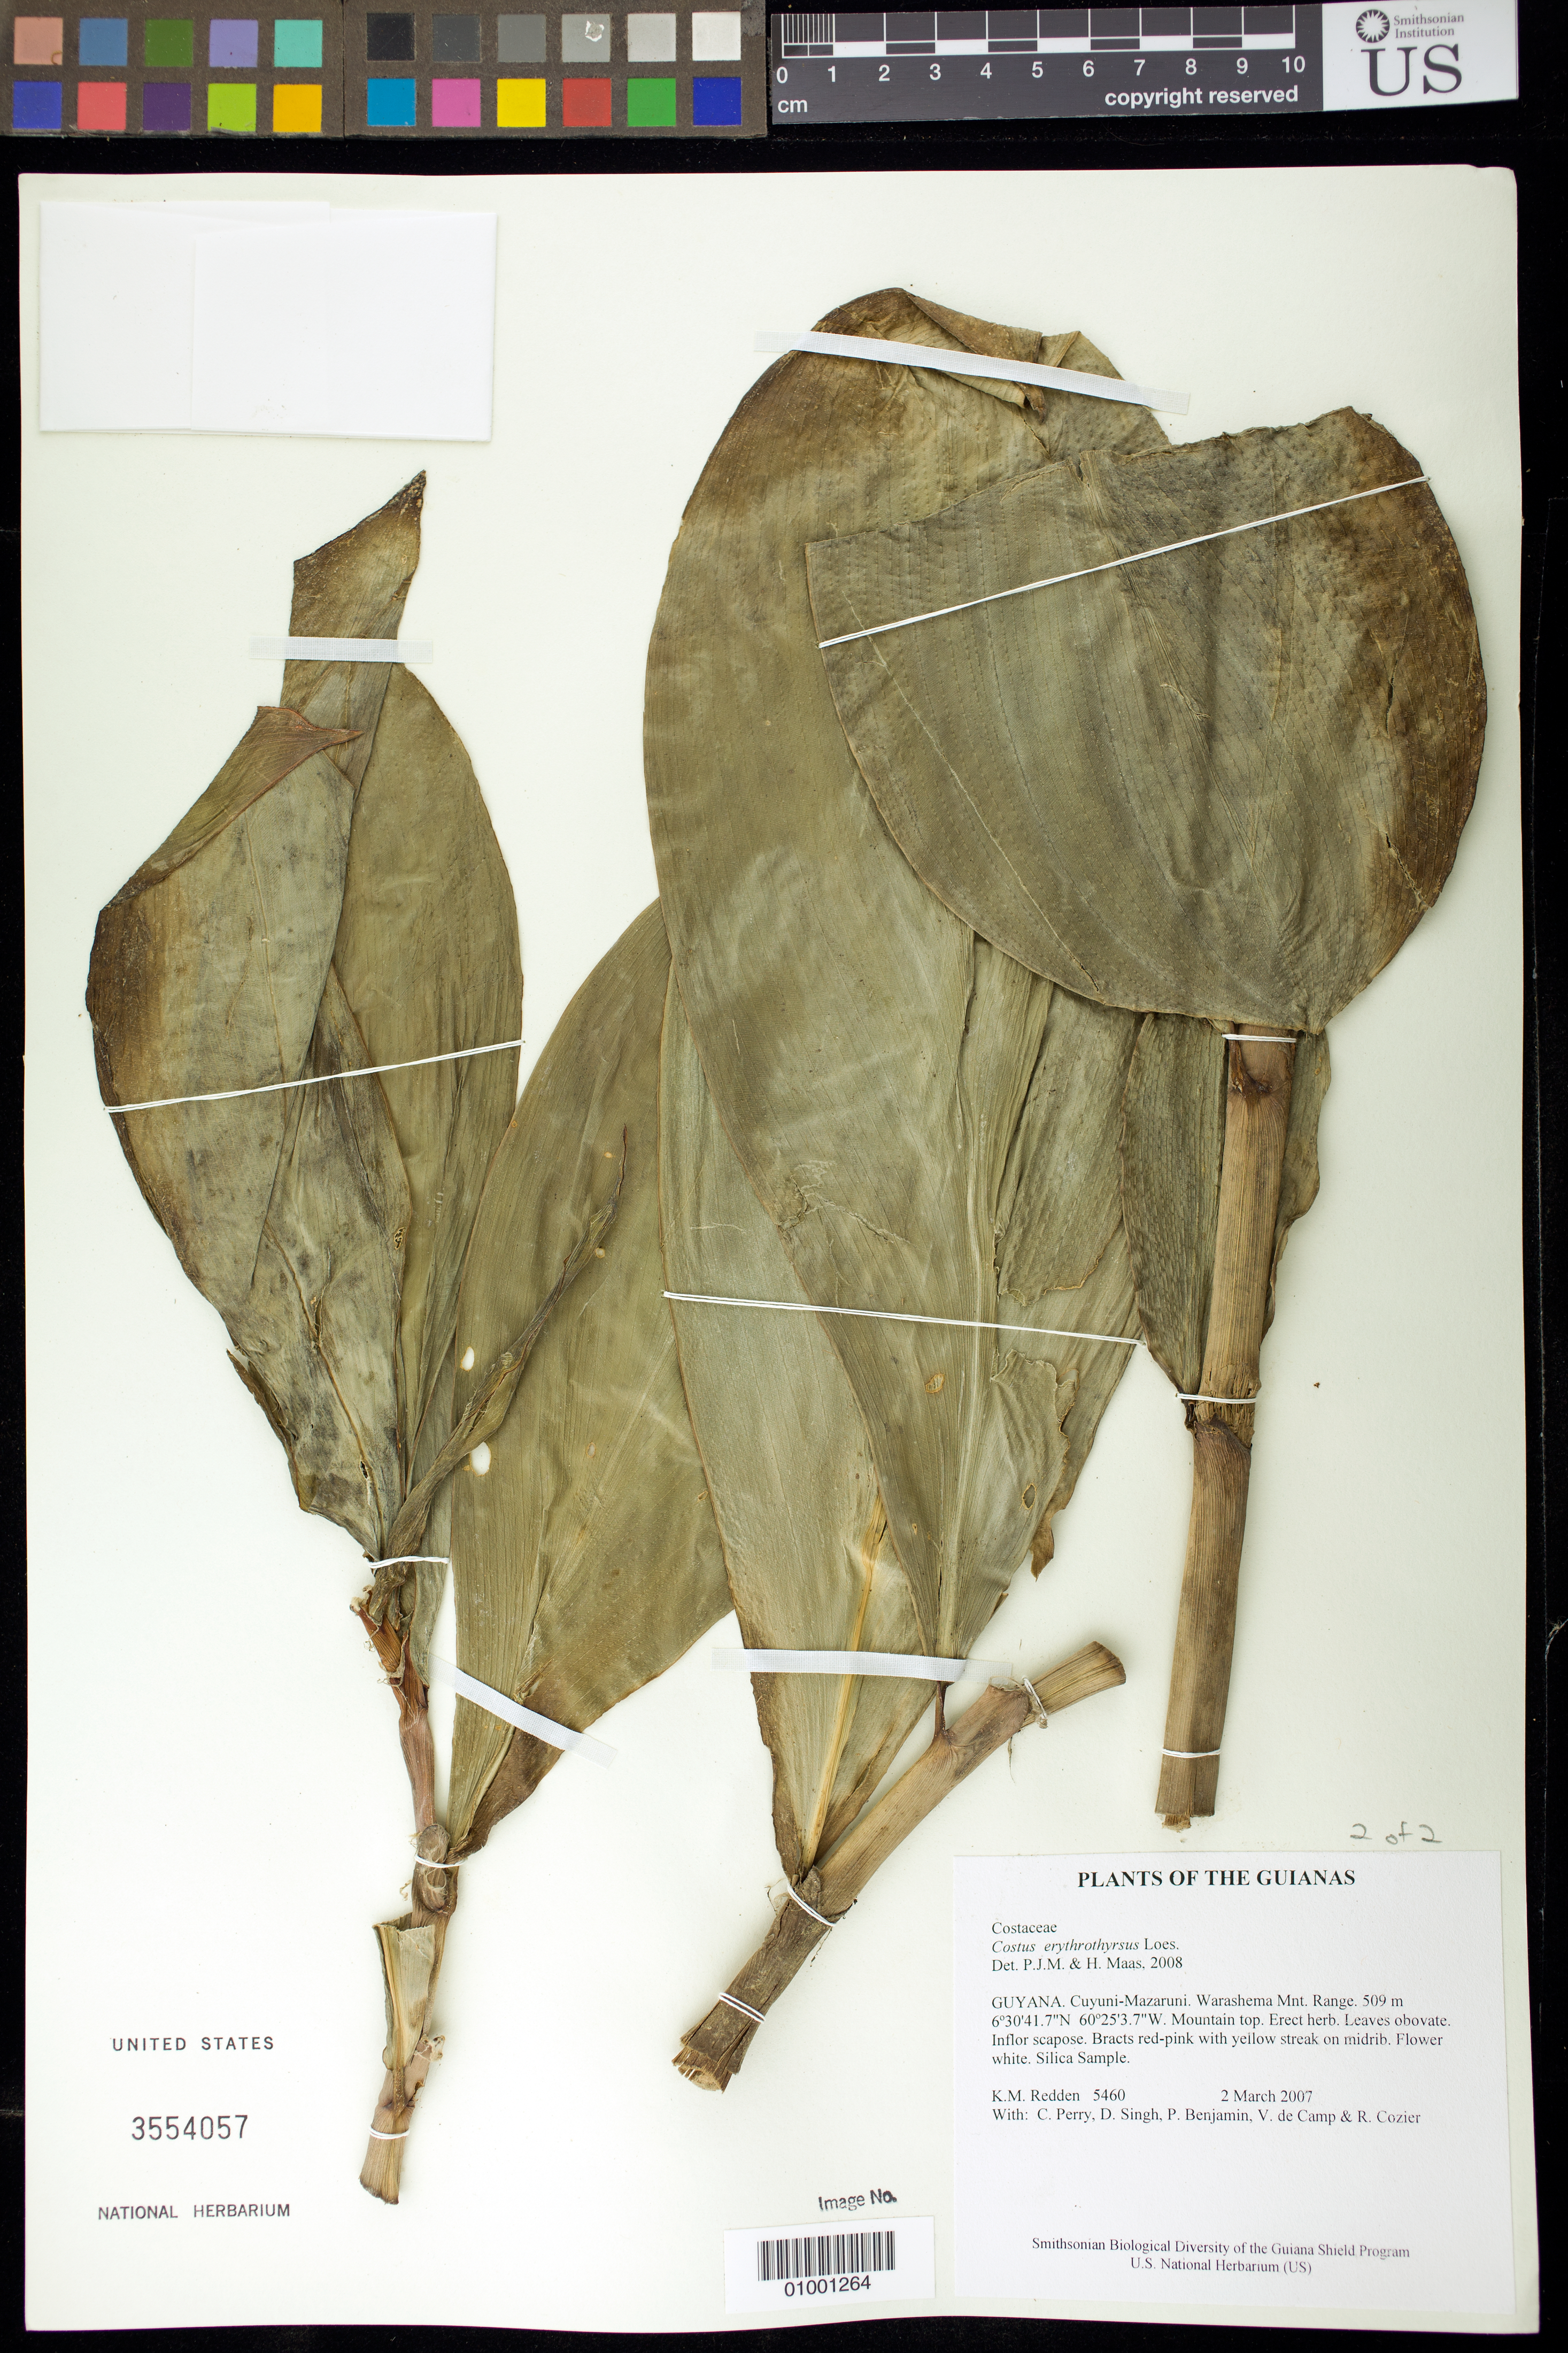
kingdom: Plantae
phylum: Tracheophyta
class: Liliopsida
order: Zingiberales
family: Costaceae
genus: Costus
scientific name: Costus erythrothyrsus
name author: Loes.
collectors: K. M. Redden, C. Perry, D. Singh, P. Benjamin, V. De Camp & R. Cozier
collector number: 5460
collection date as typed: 2 March 2007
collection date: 2007-03-02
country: Guyana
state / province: Cuyuni-Mazaruni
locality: Warashema Mnt. Range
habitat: Mountain top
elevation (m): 509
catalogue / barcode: US 3554057